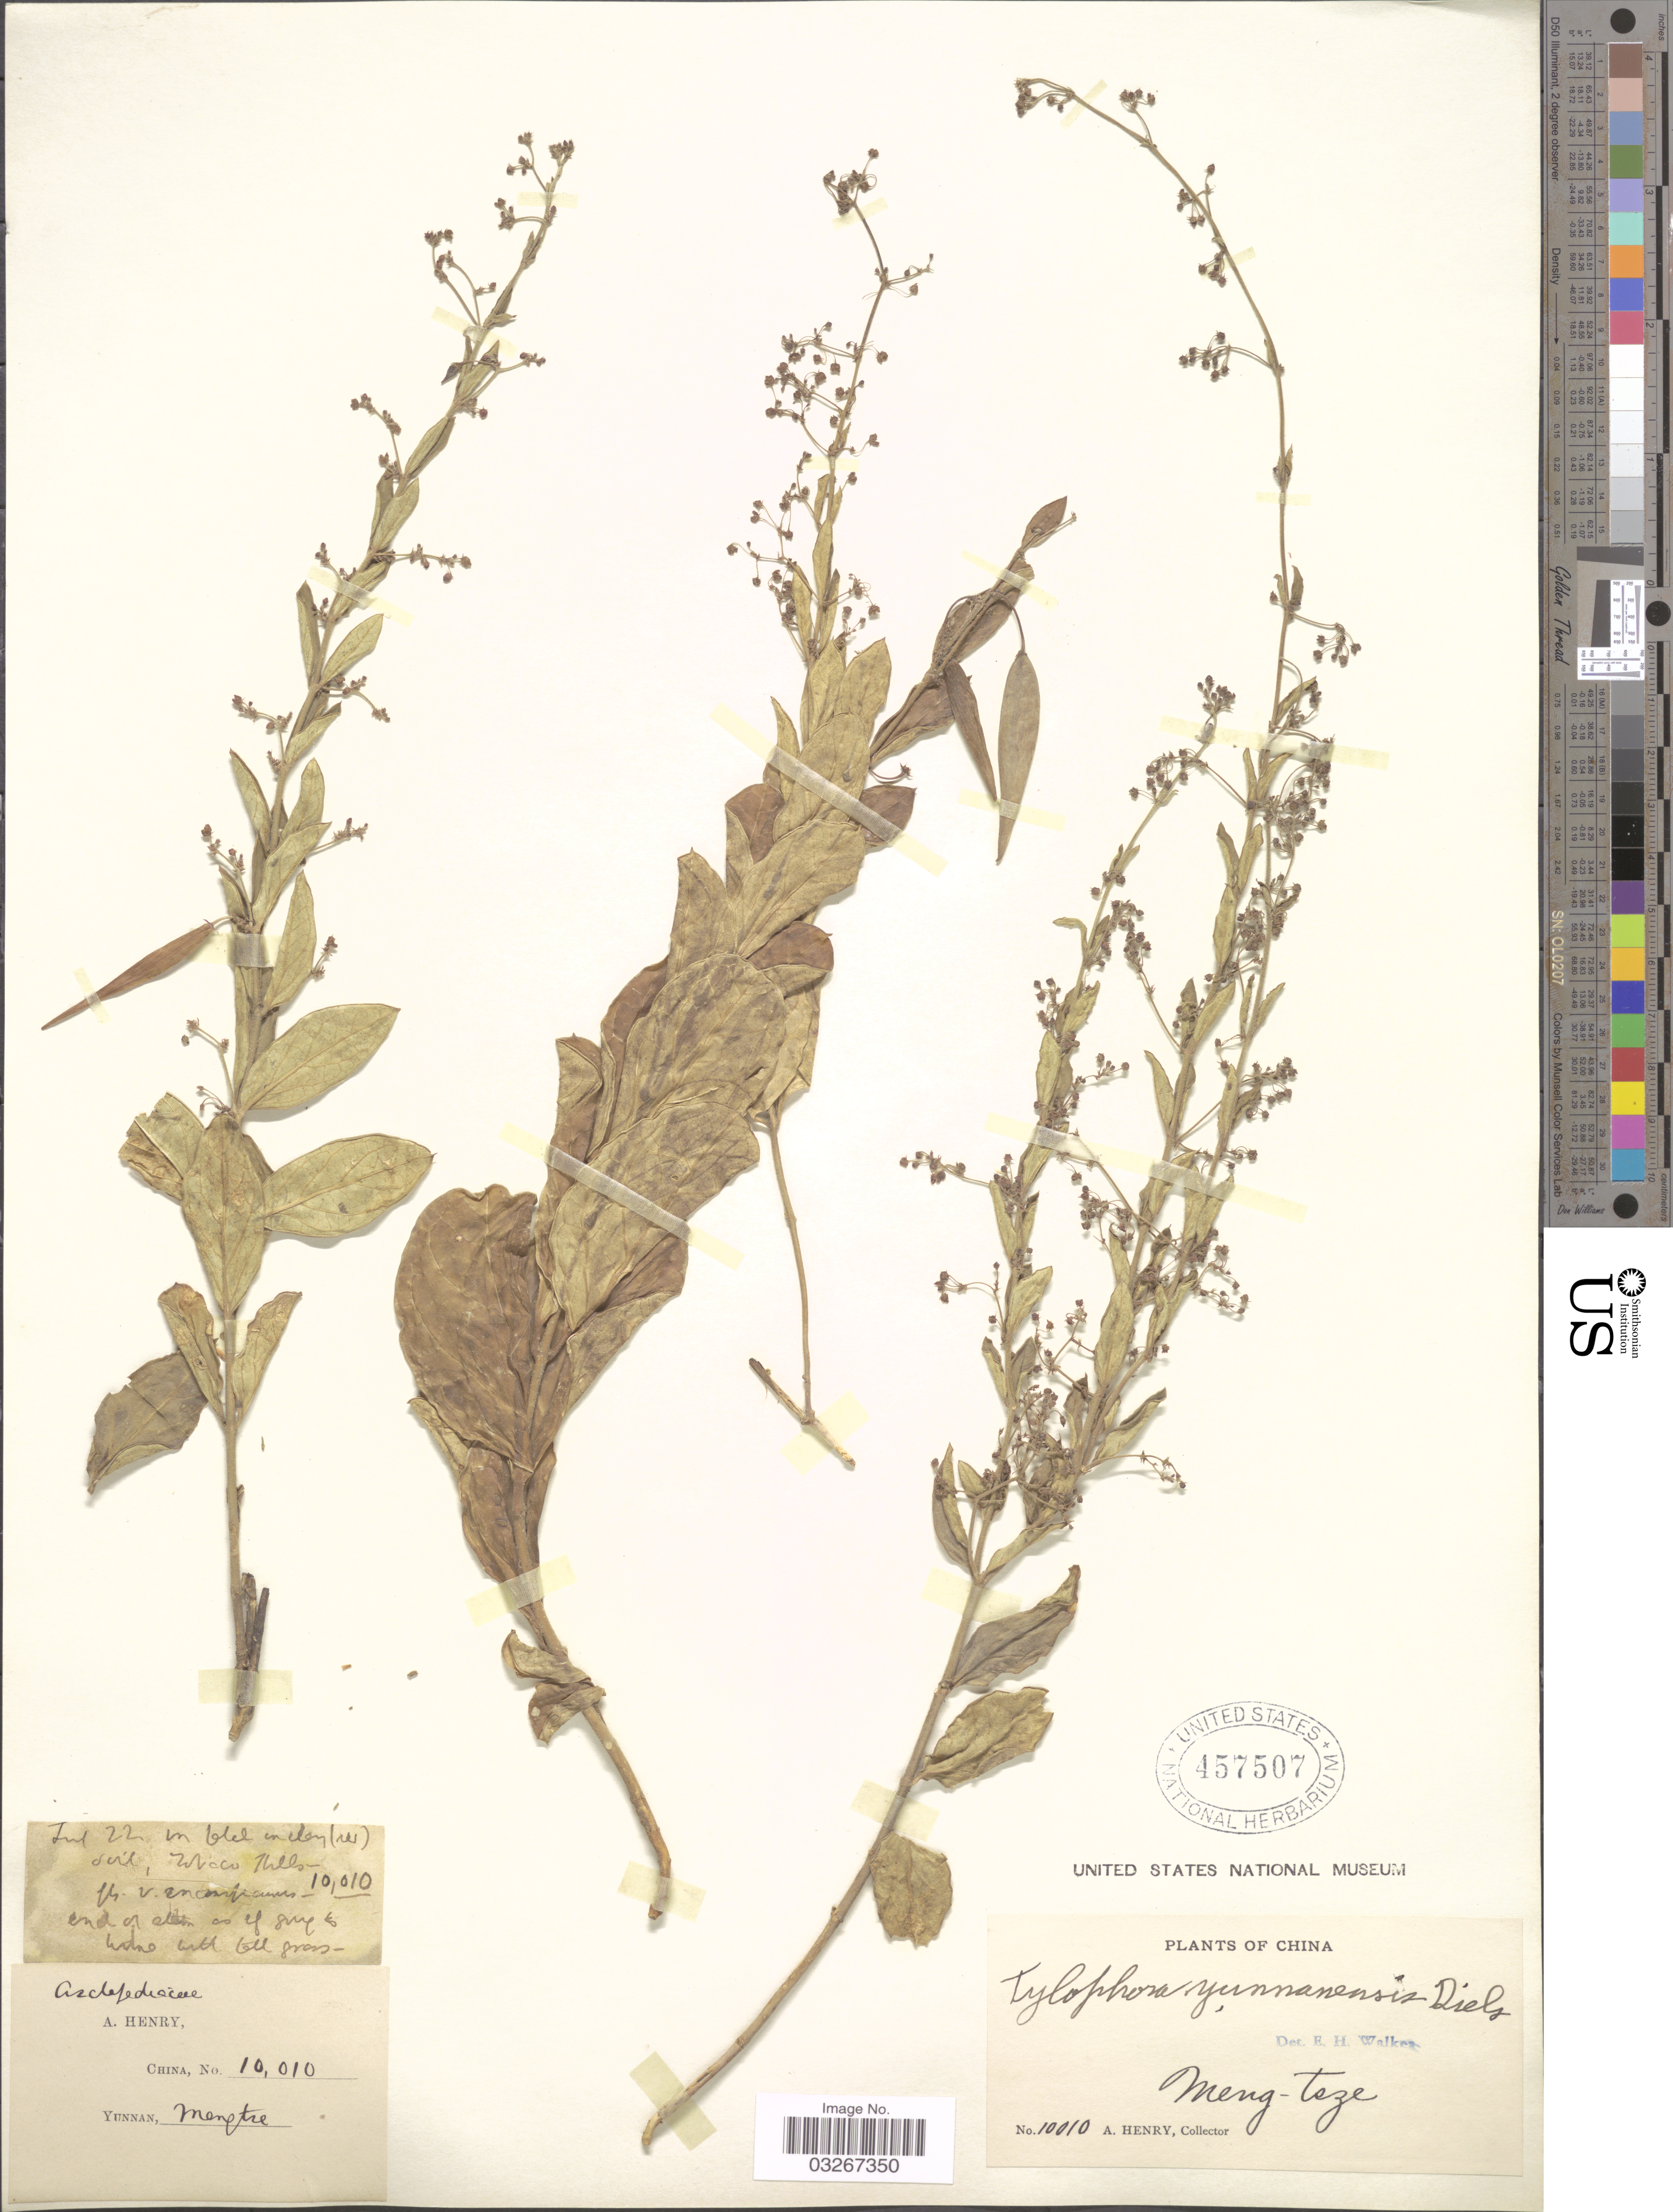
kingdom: Plantae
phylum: Tracheophyta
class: Magnoliopsida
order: Gentianales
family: Apocynaceae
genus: Tylophora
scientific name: Tylophora yunnanensis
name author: Schltr.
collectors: A. Henry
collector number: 10010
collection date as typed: Transcribed d/m/y: /7/22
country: China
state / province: Yunnan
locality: [illegible text] Hills. Mengtsze.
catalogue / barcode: US 457507